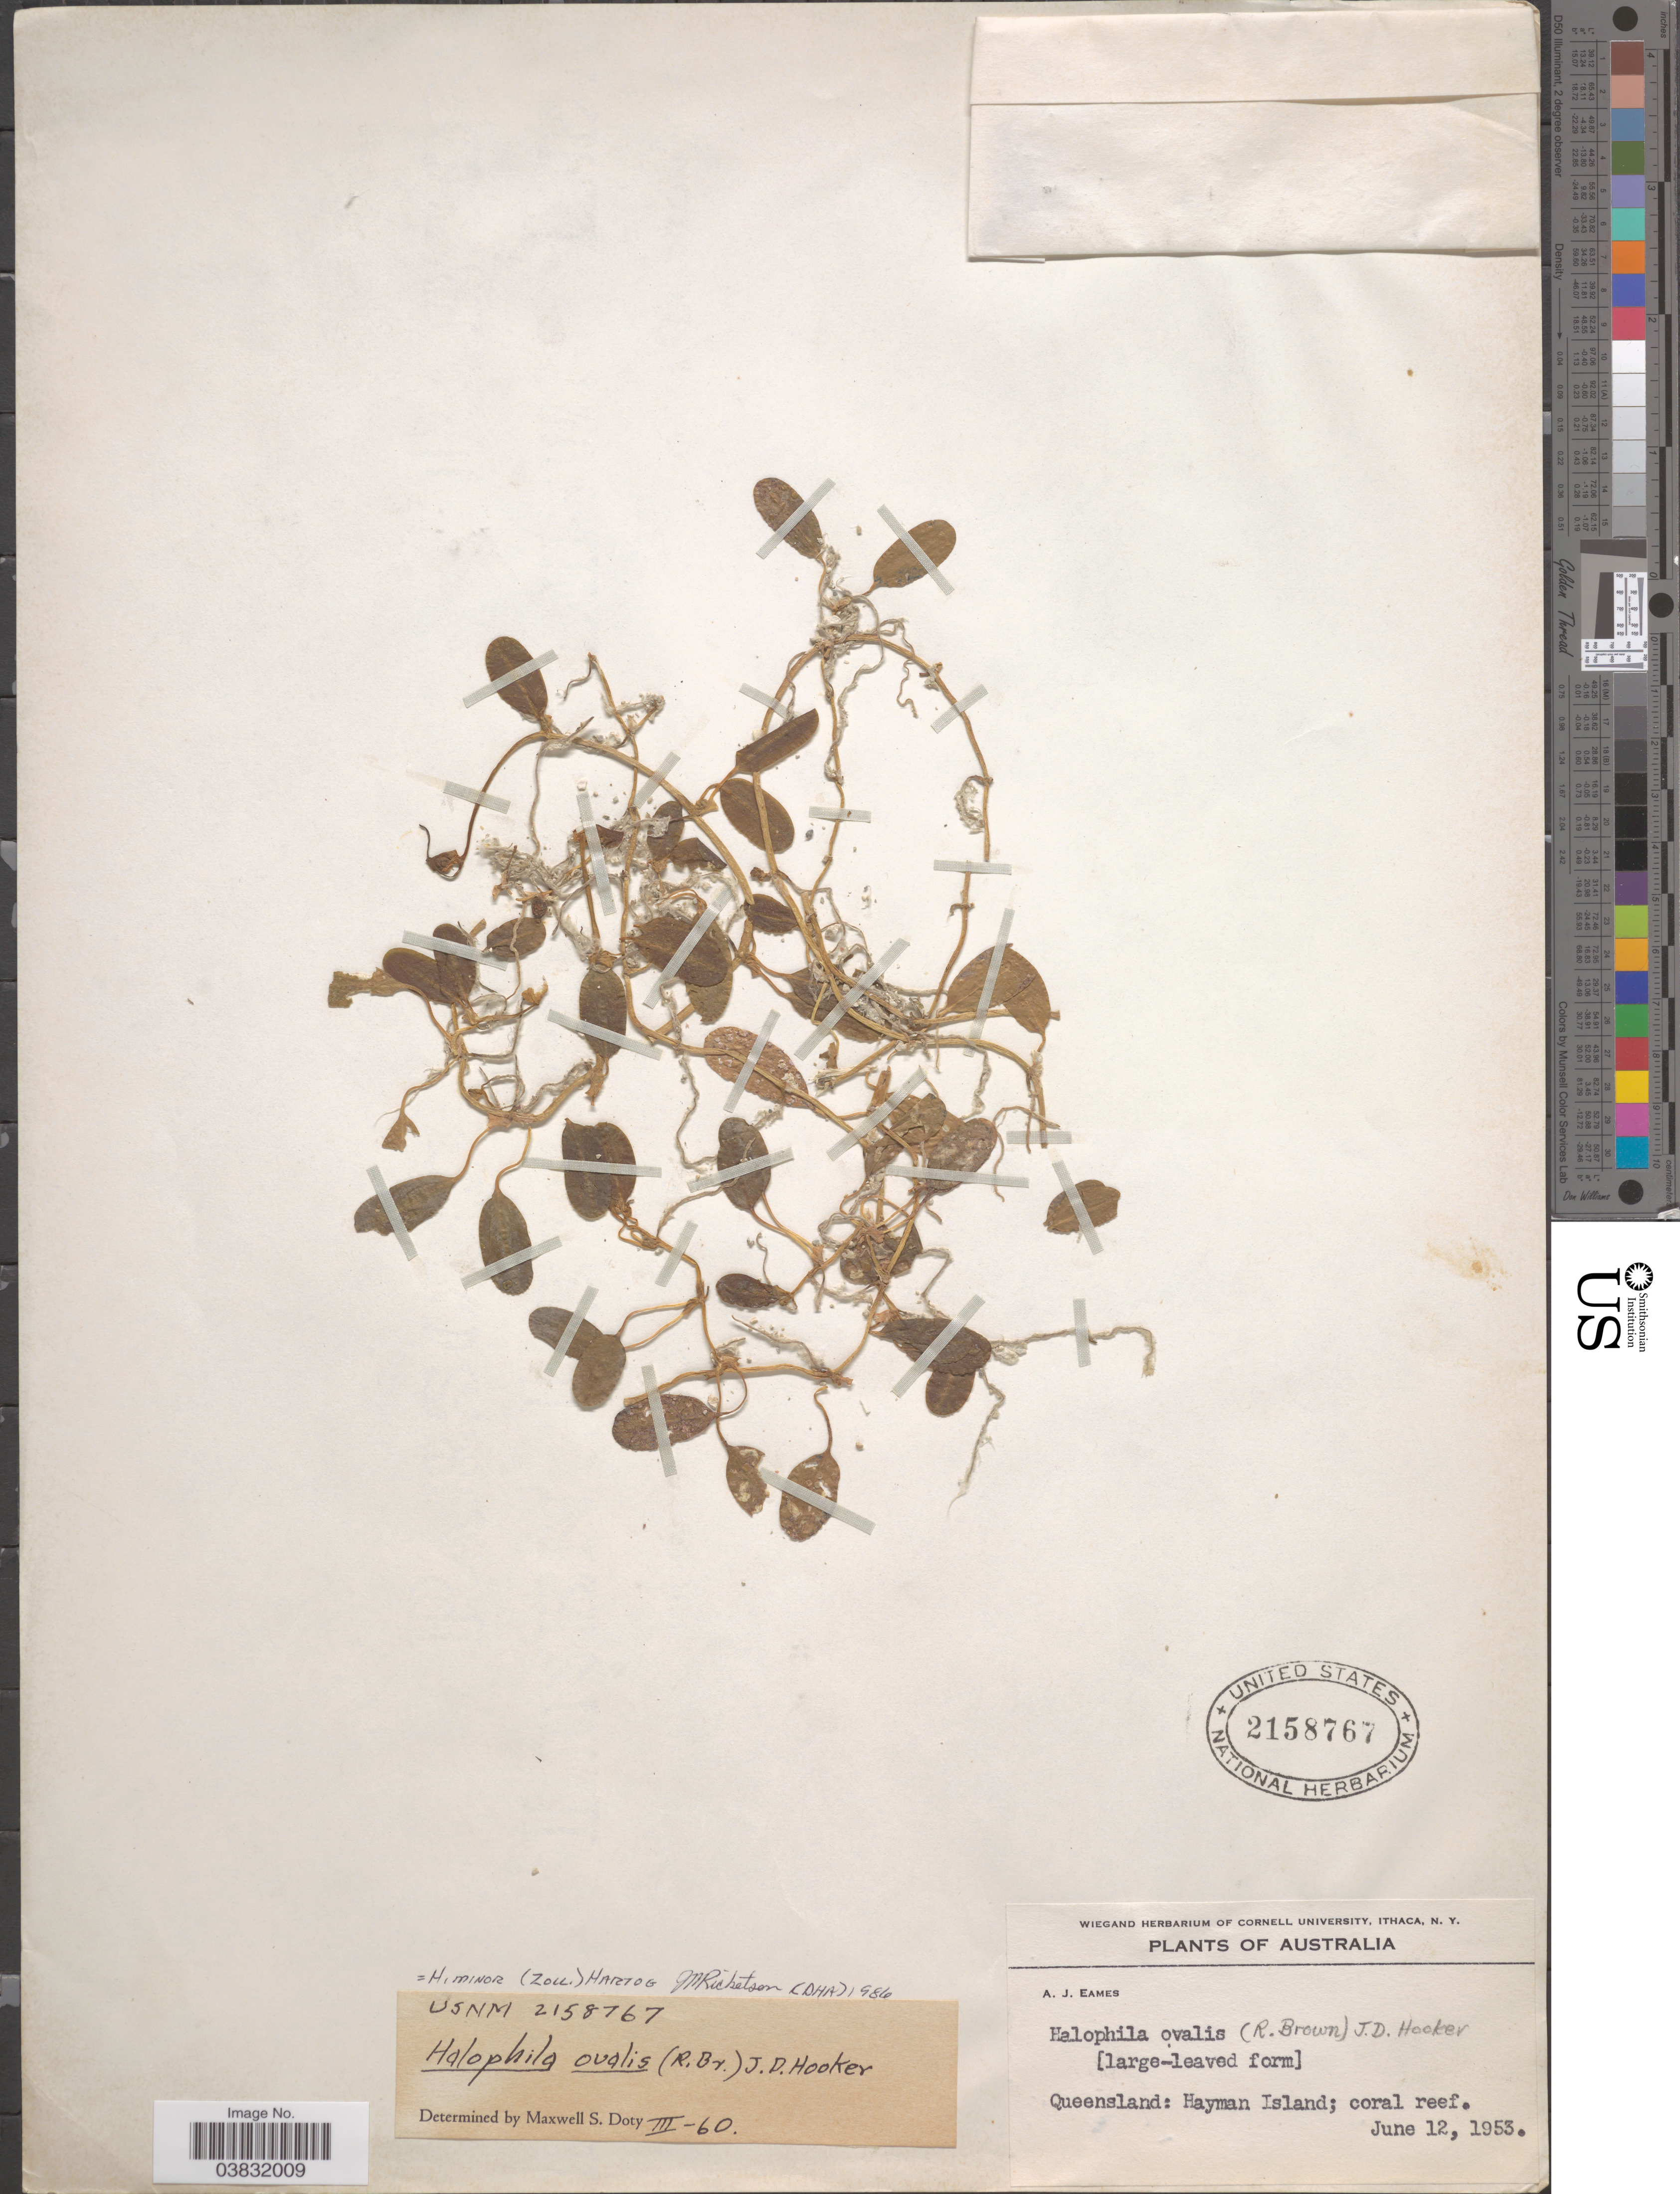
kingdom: Plantae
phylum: Tracheophyta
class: Liliopsida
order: Alismatales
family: Hydrocharitaceae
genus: Halophila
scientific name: Halophila minor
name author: (Zoll.) Hartog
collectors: A. J. Eames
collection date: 1953-06-12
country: Australia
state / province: Queensland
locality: Hayman Island; coral reef.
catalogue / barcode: US 2158767